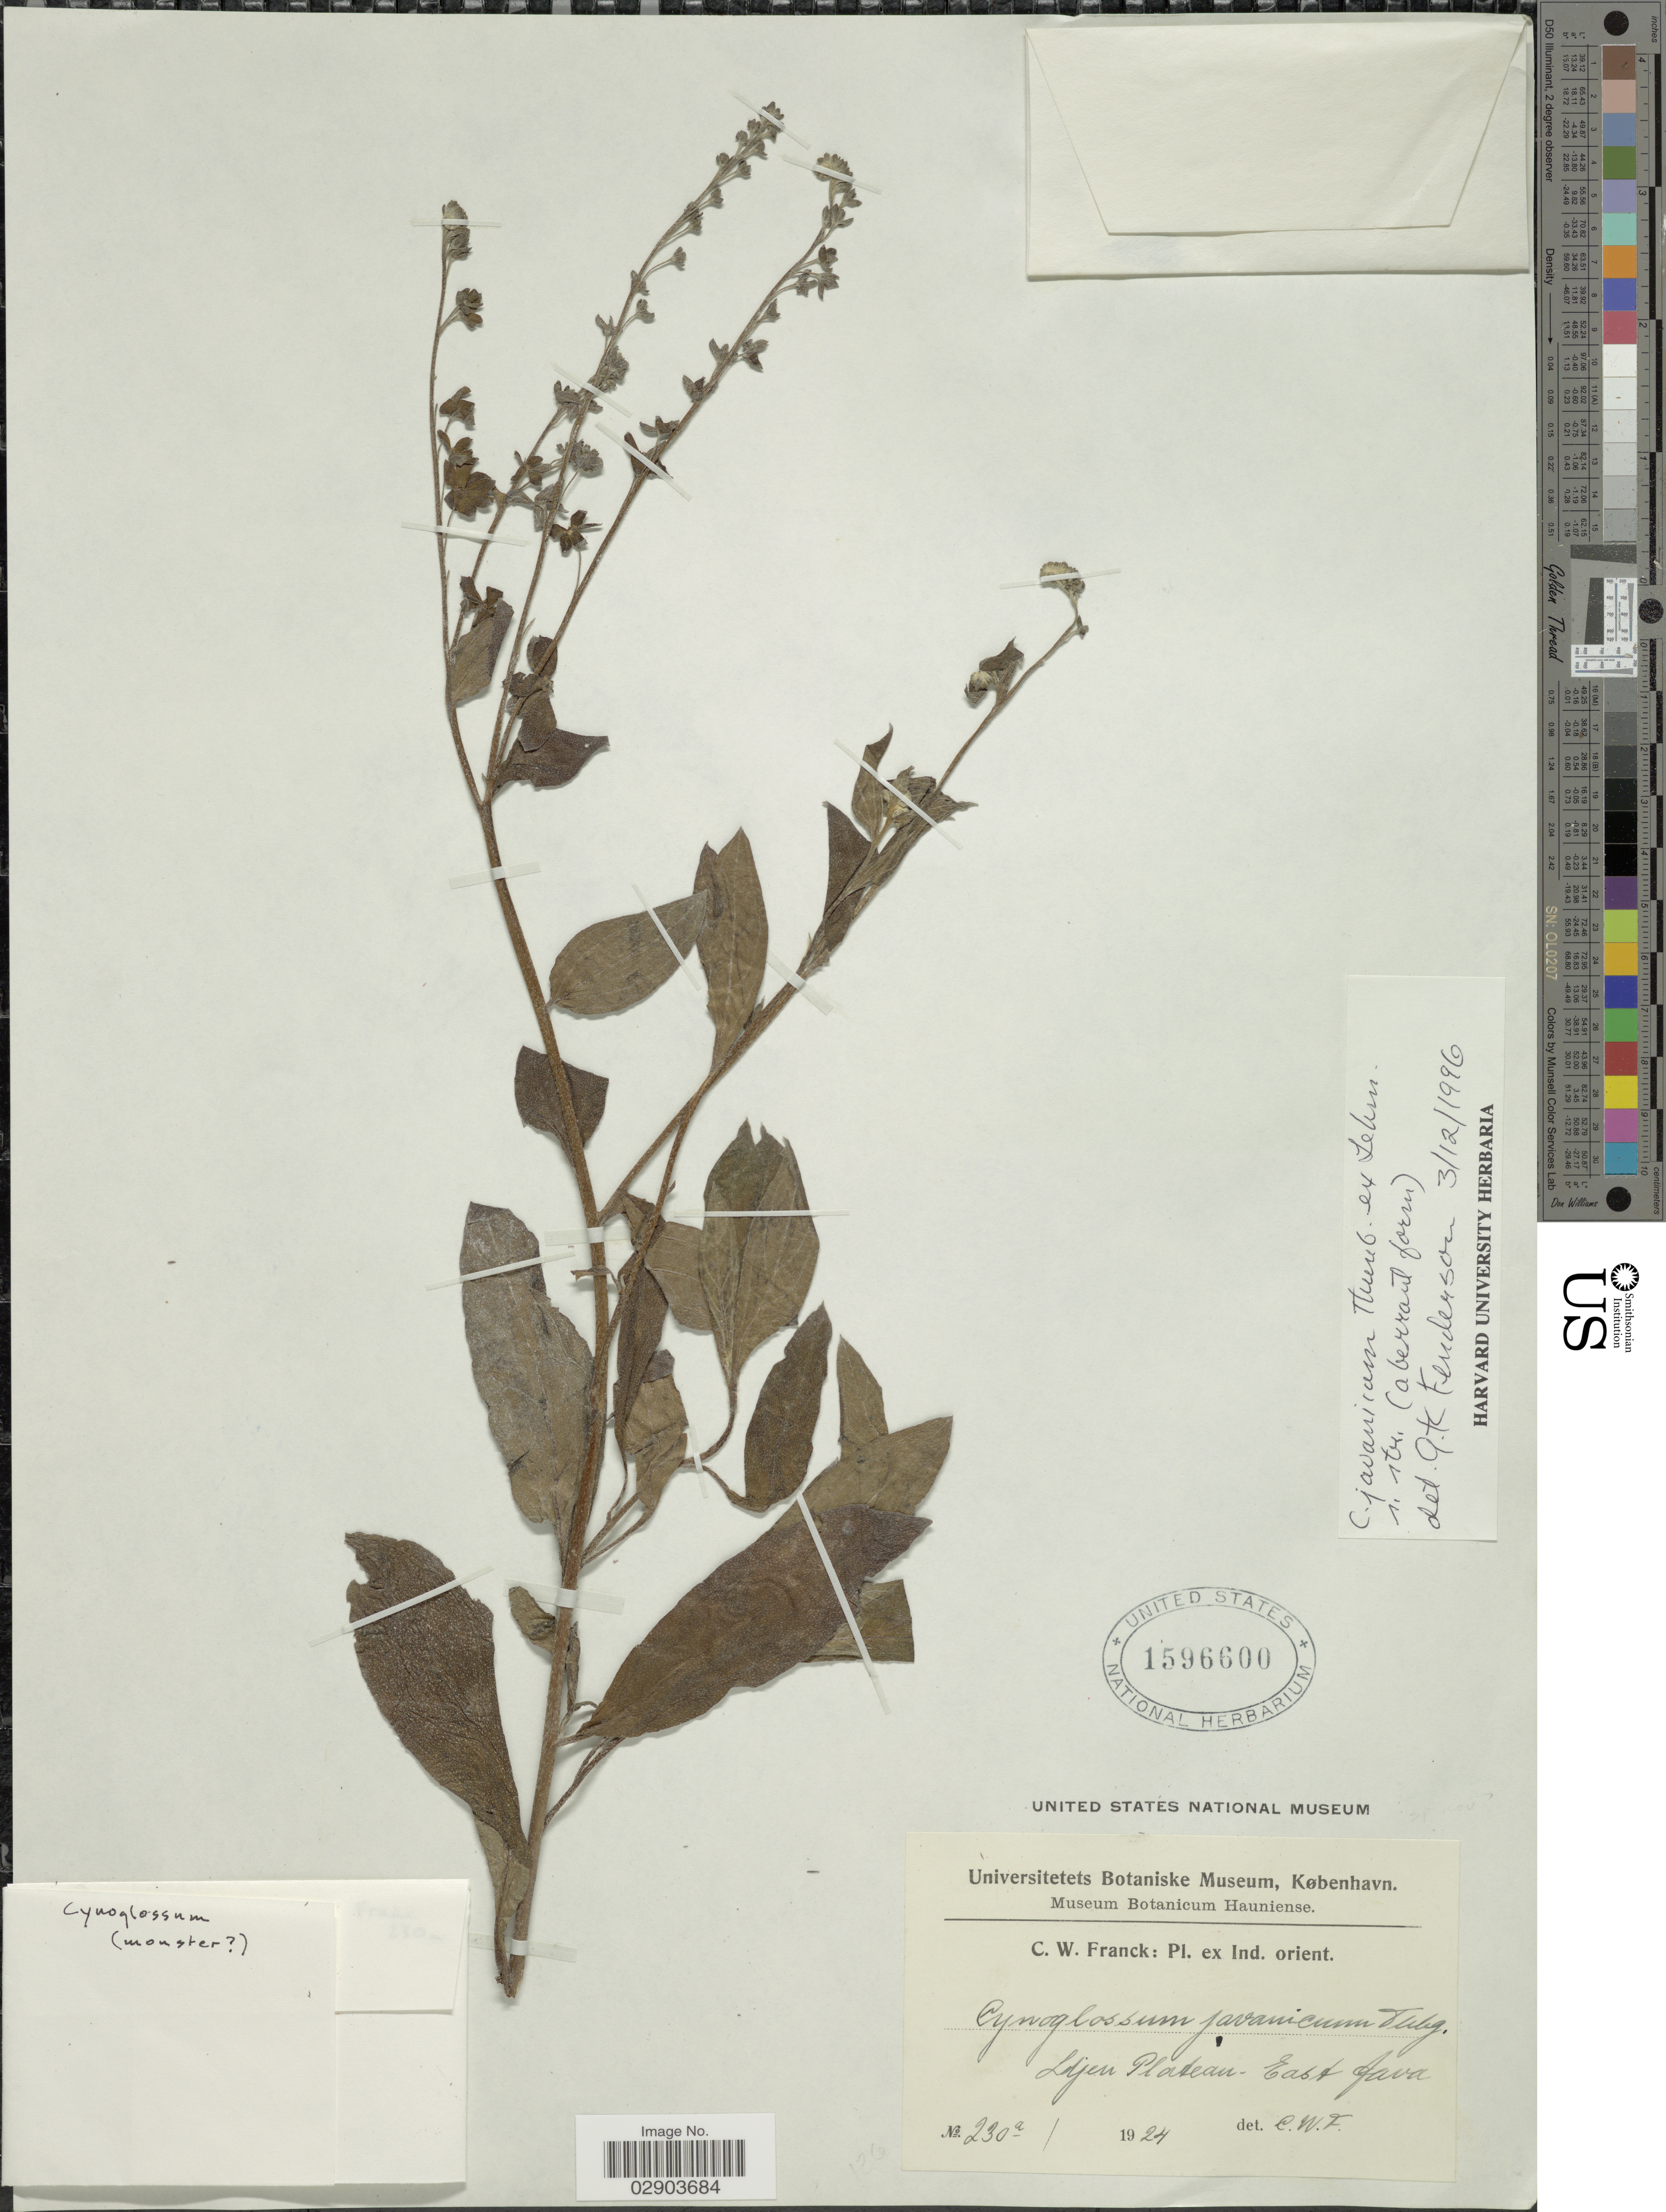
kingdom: Plantae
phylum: Tracheophyta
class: Magnoliopsida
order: Boraginales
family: Boraginaceae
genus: Cynoglossum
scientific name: Cynoglossum javanicum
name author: Thunb. ex Lehm.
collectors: C. Franck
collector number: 230a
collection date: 1924-01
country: Indonesia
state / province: Java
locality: Idjen Plateau-East Java, Ind. orient.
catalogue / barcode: US 1596600